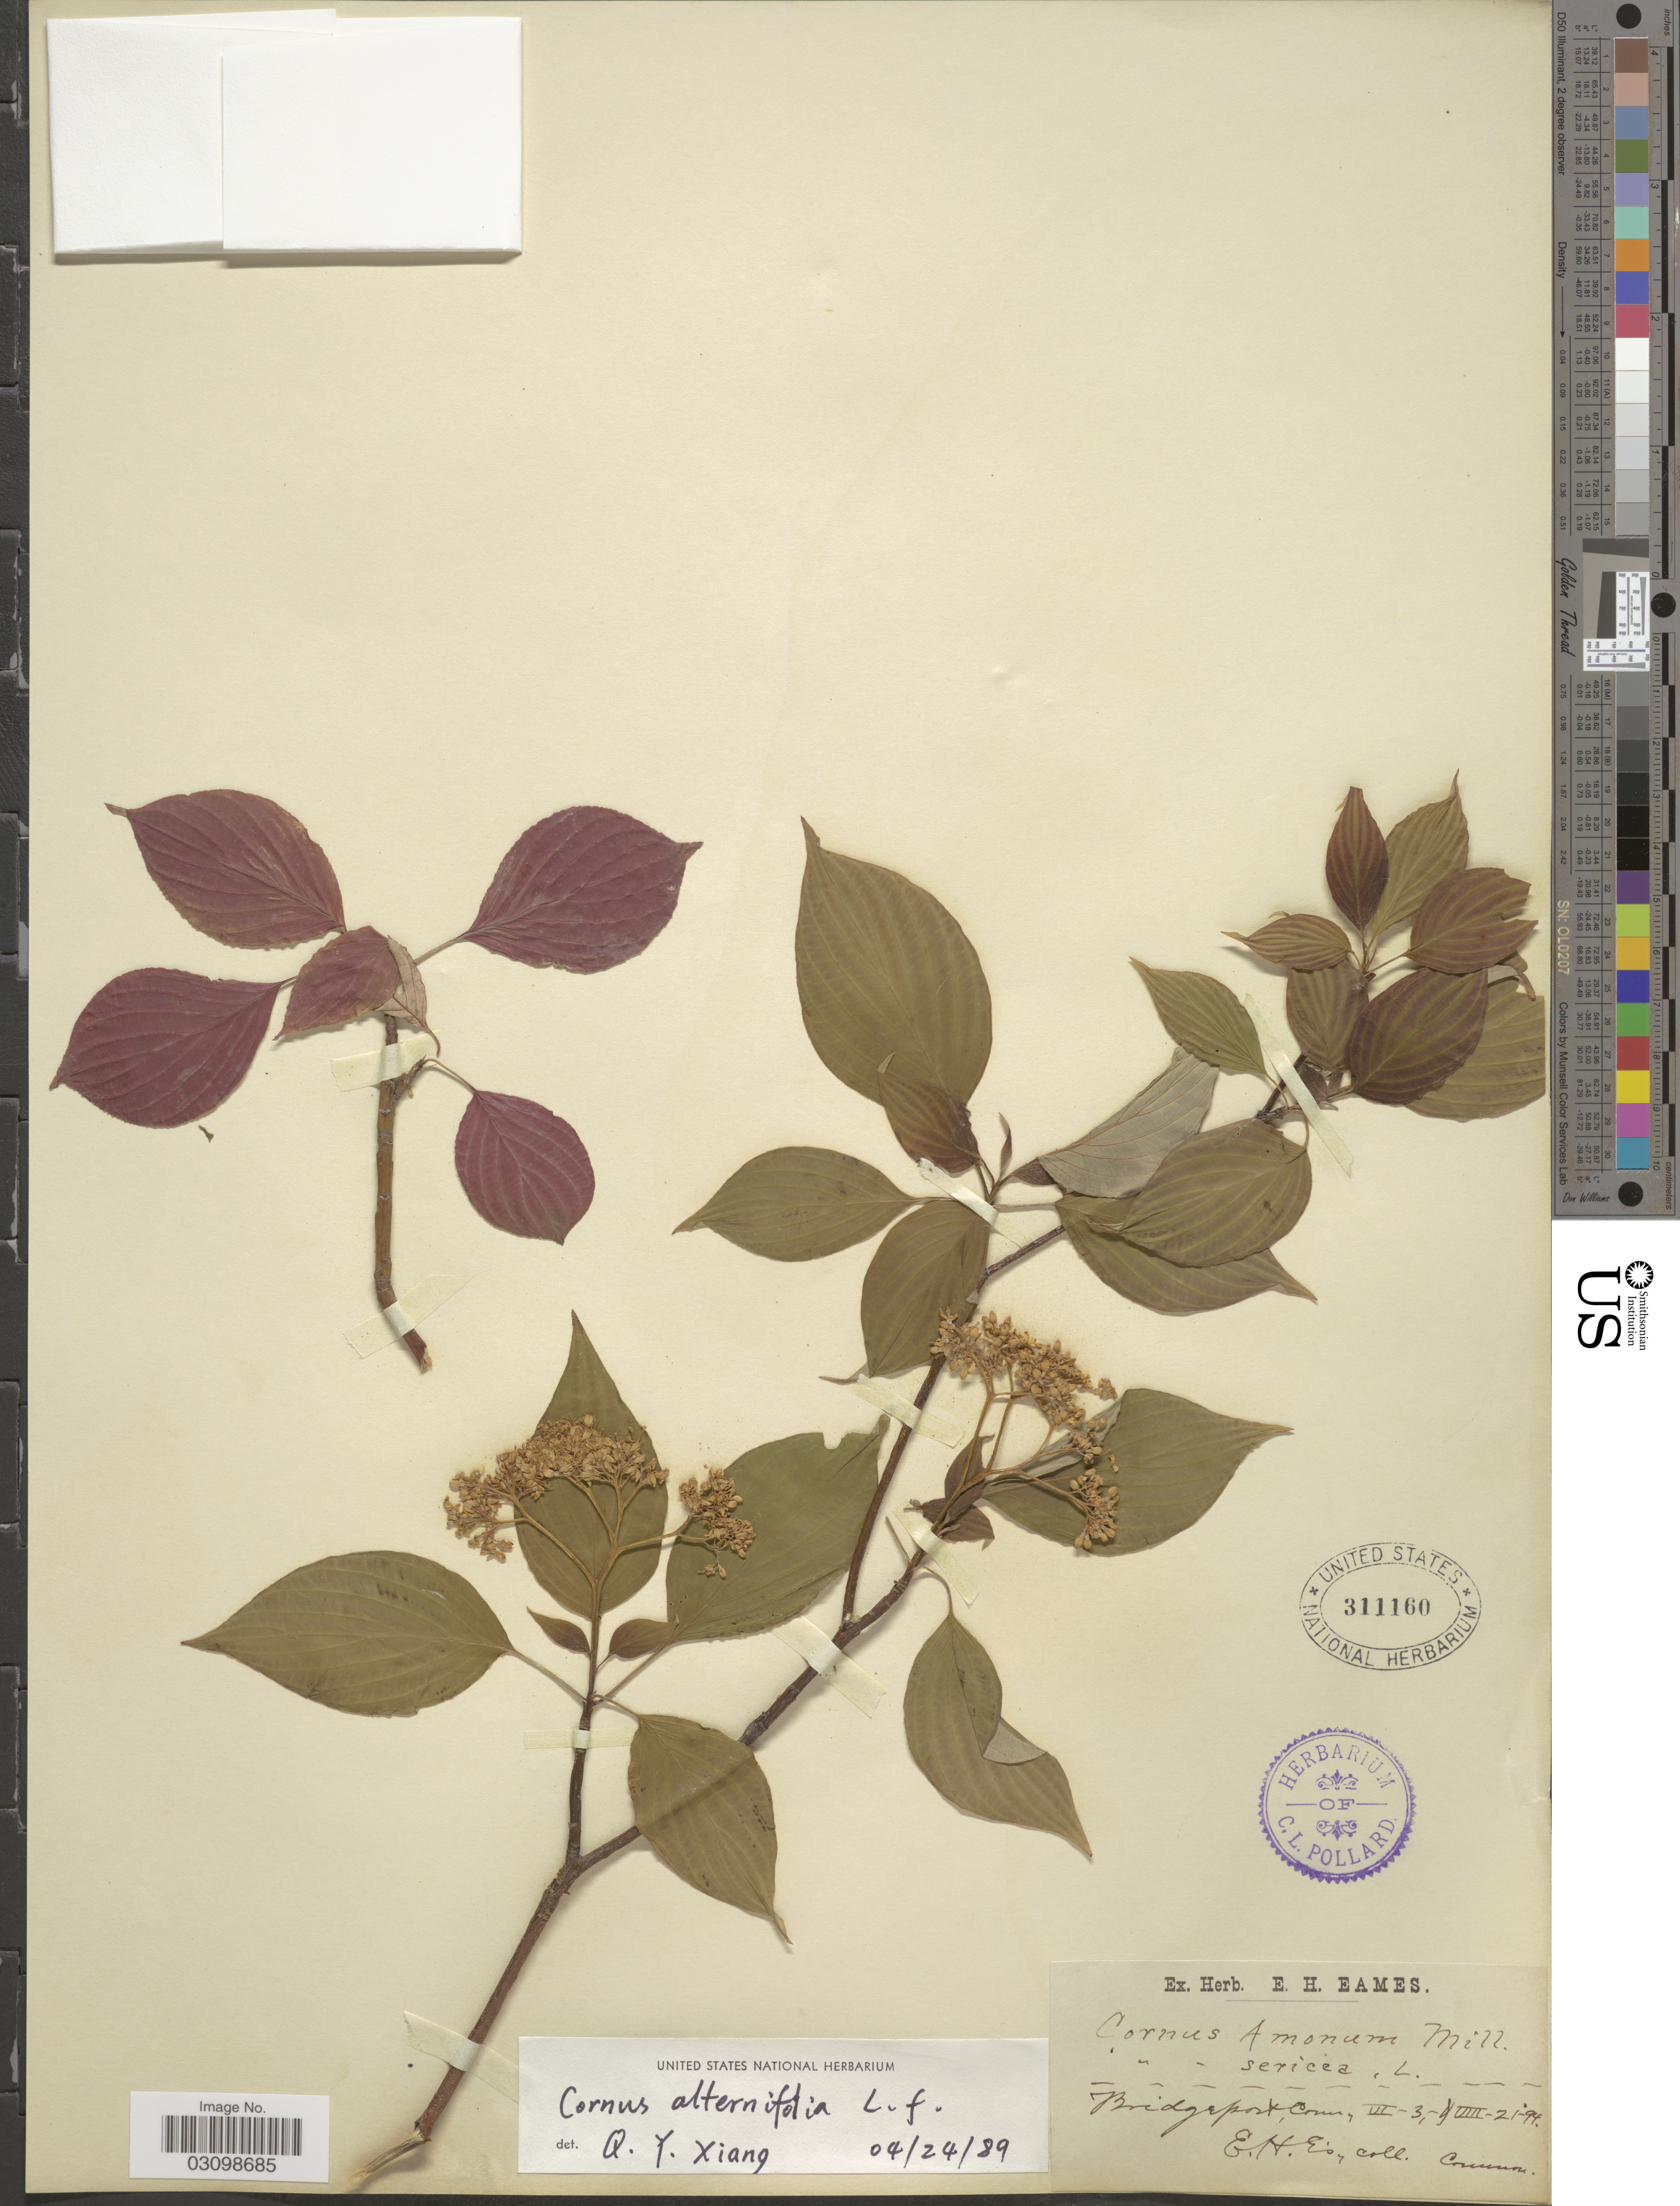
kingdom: Plantae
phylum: Tracheophyta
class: Magnoliopsida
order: Cornales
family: Cornaceae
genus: Cornus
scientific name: Cornus alternifolia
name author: L.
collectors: E. H. Eames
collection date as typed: Transcribed d/m/y: 3/3/94 to 21/8/94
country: United States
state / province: Connecticut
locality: Bridgeport, Conn.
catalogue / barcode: US 311160